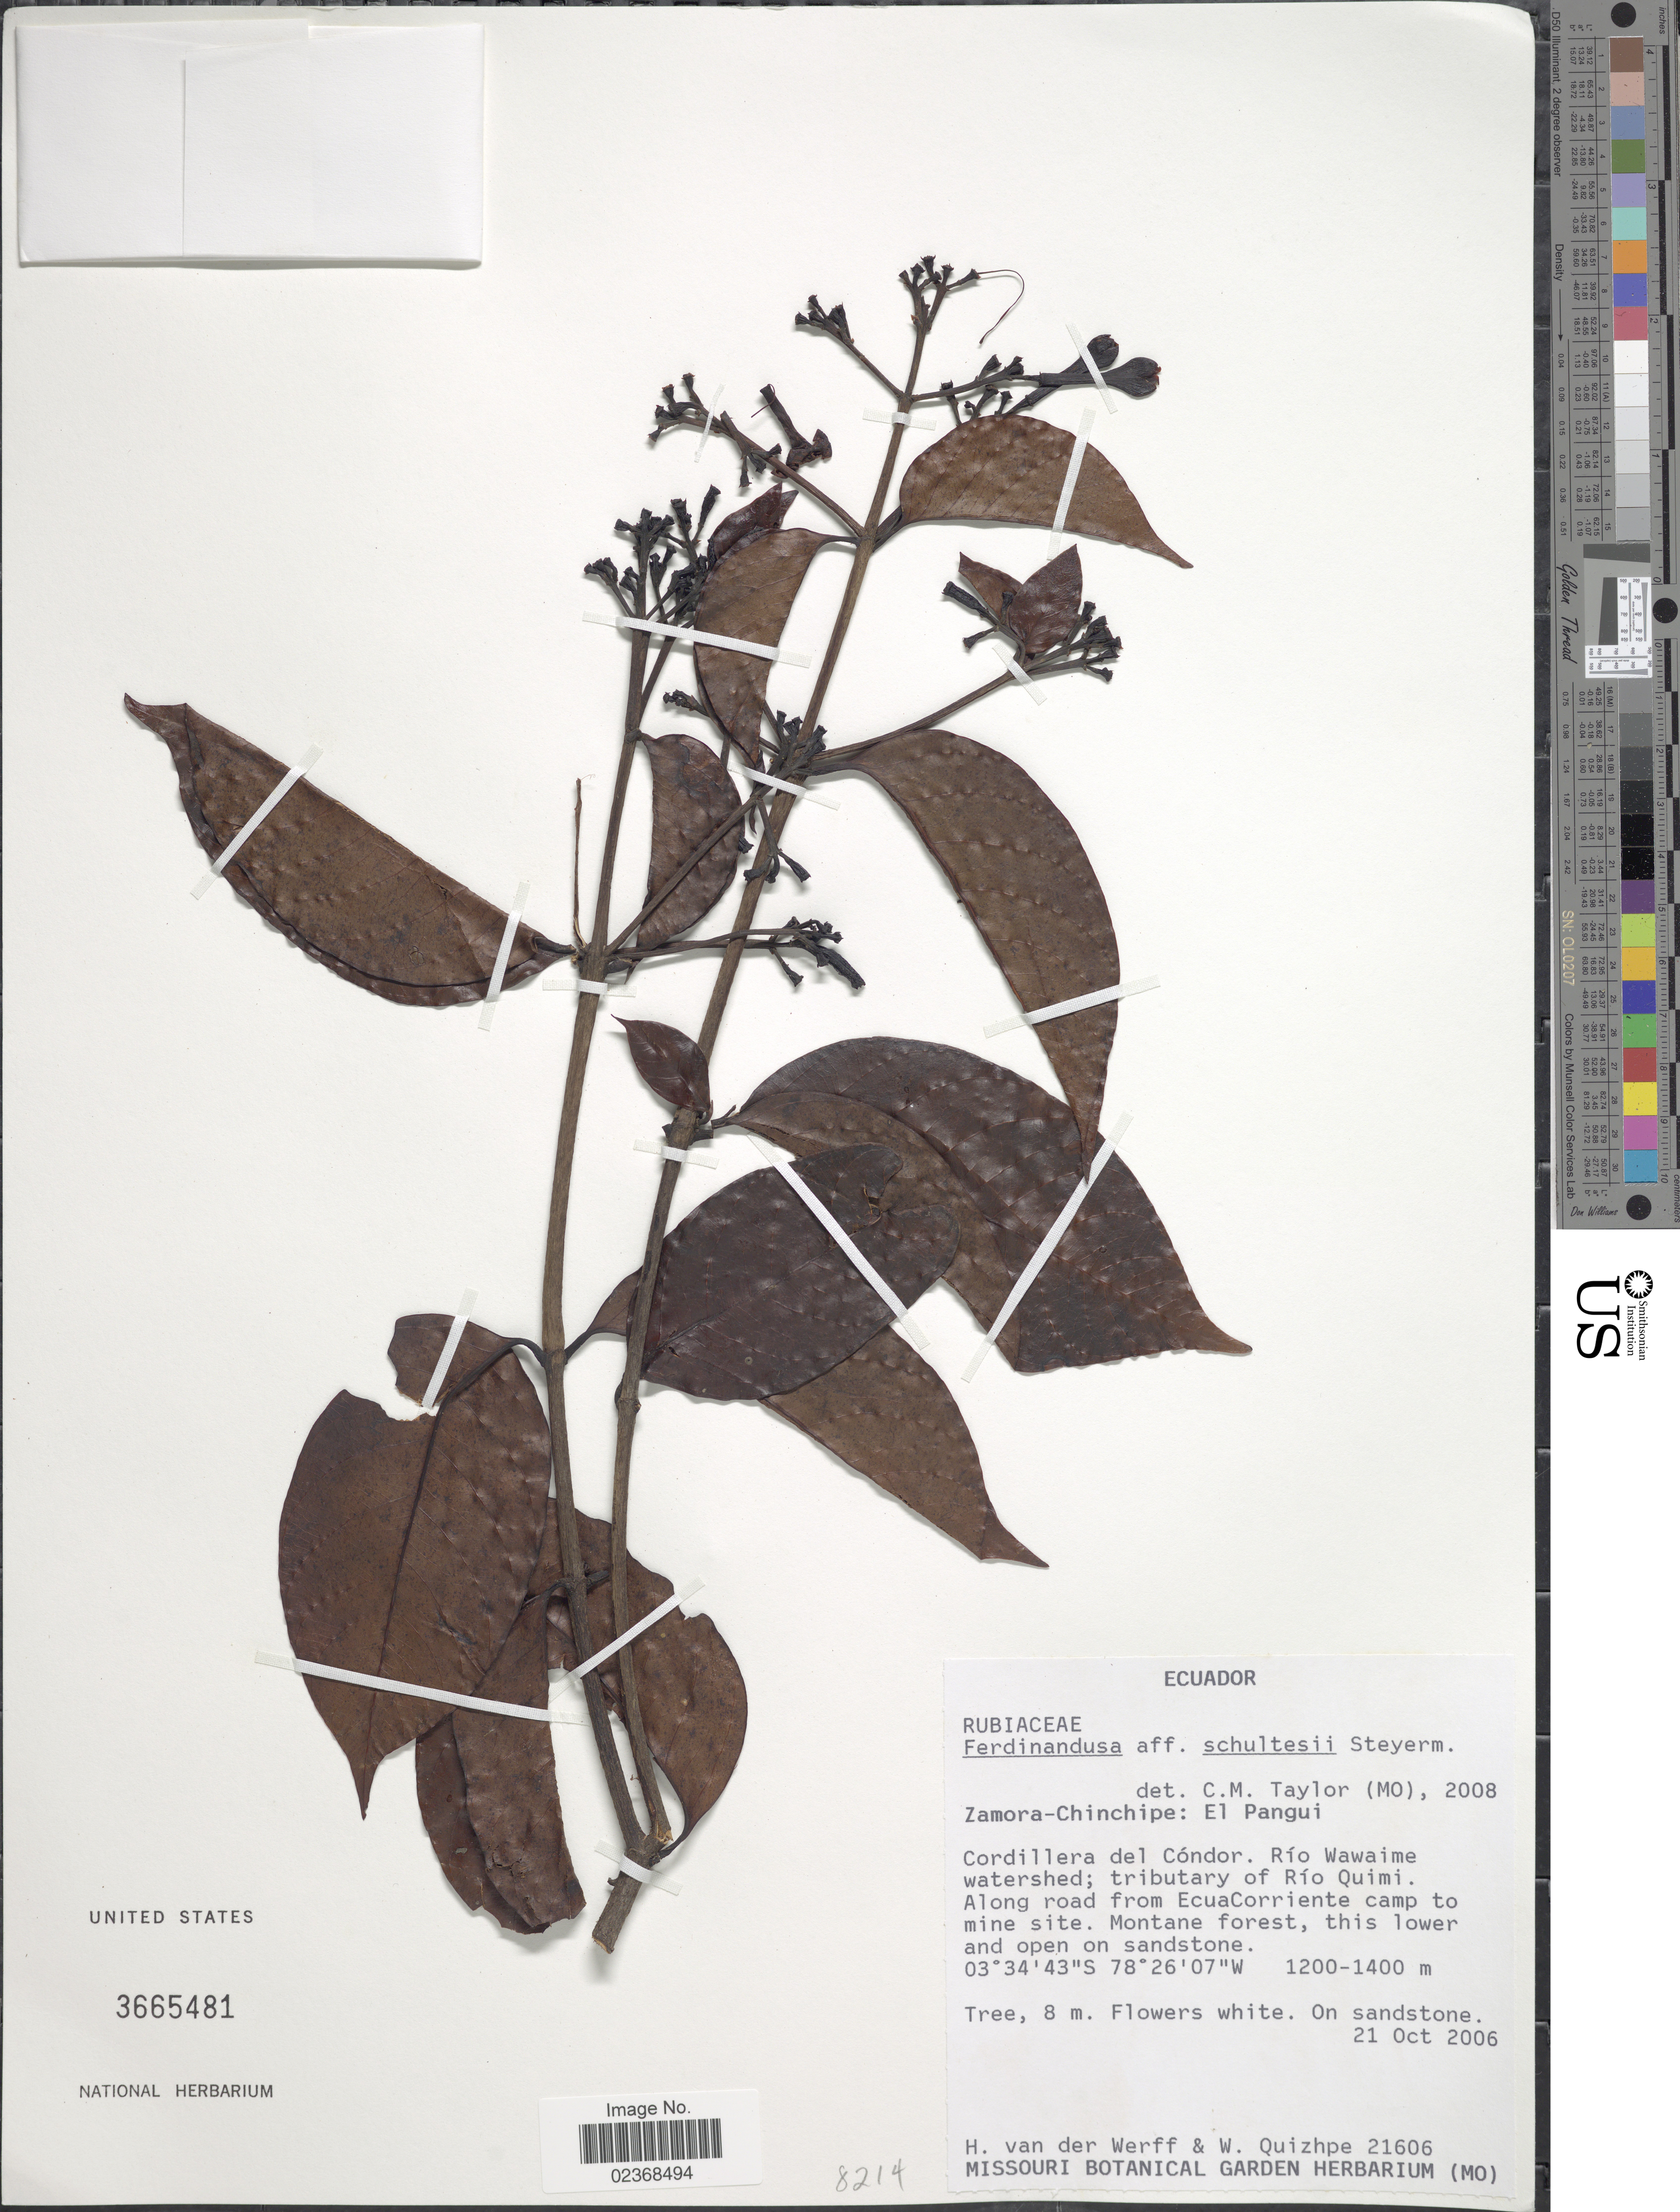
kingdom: Plantae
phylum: Tracheophyta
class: Magnoliopsida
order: Gentianales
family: Rubiaceae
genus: Ferdinandusa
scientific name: Ferdinandusa schultesii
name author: Steyerm.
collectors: H. van der Werff & W. Quizhpe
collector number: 21606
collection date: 2006-10-21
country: Ecuador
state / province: Zamora-Chinchipe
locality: El Pangui, Cordillera del Condor. Rio Wawaime watershed; tributary of Rio Quimi. Along road from EcuaCorriente camp to mine site. Montane forest.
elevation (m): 1200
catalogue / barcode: US 3665481